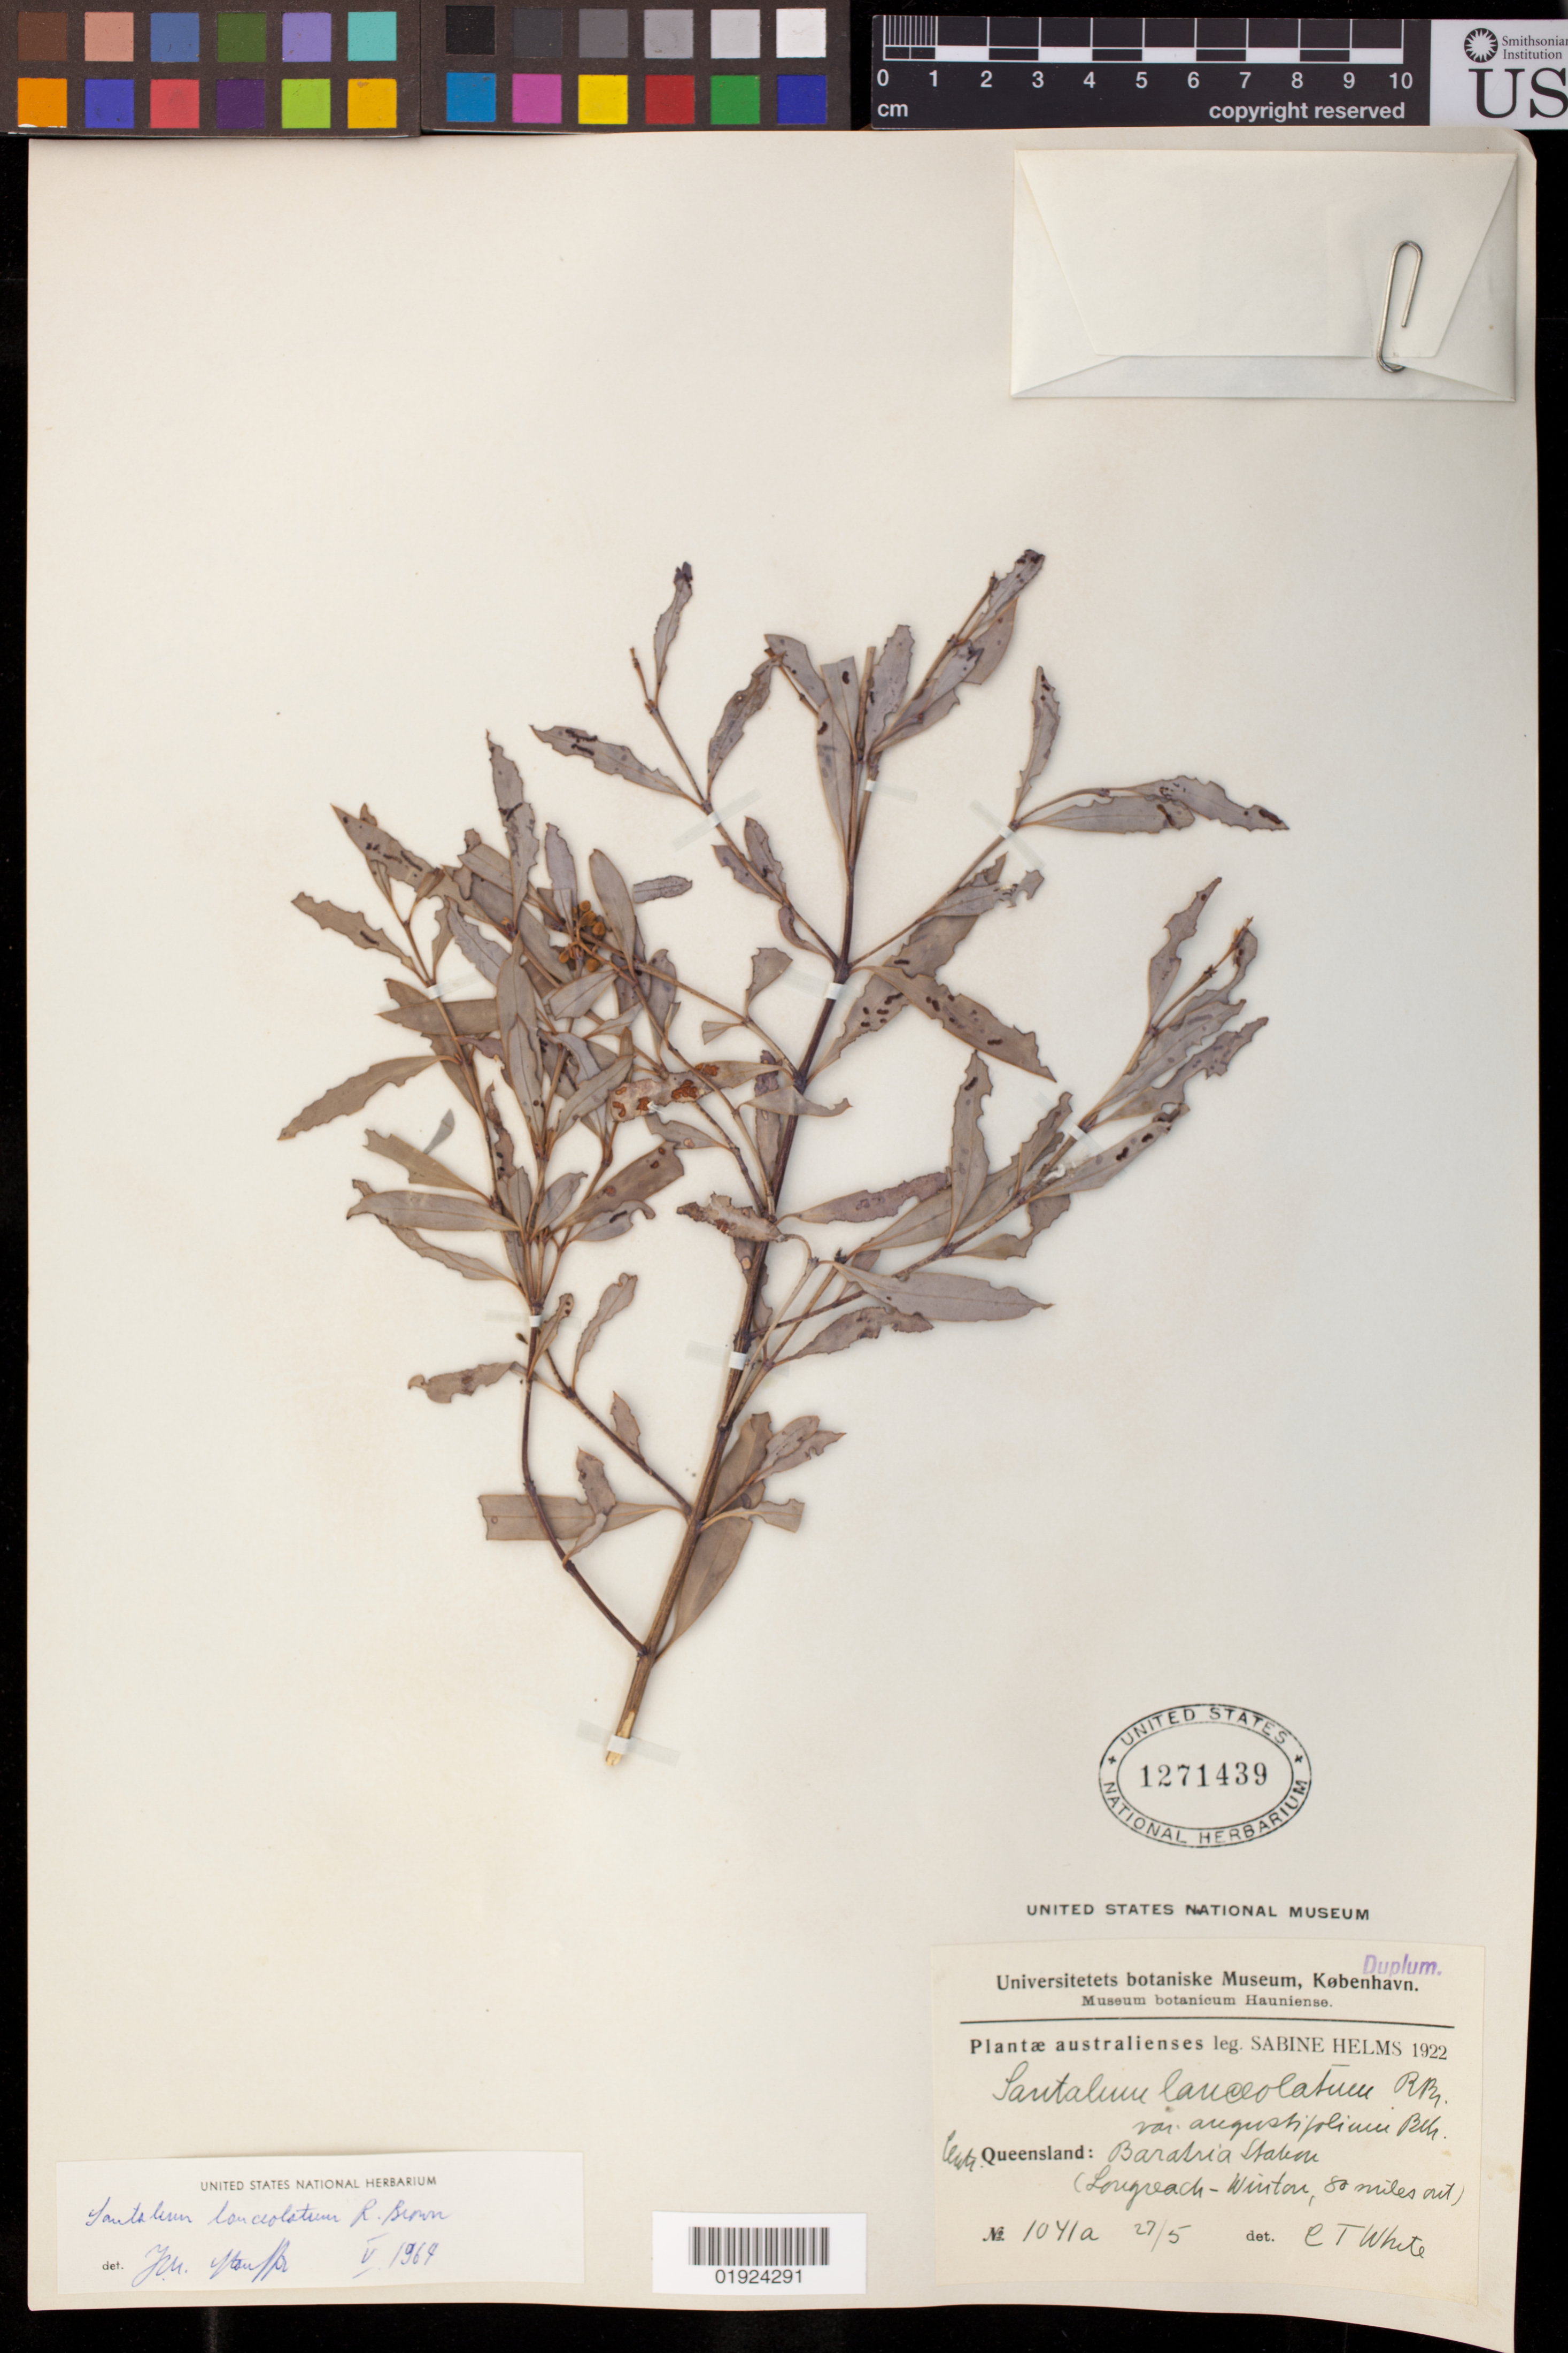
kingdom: Plantae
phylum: Tracheophyta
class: Magnoliopsida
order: Santalales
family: Santalaceae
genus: Santalum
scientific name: Santalum lanceolatum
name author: Schltdl.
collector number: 1041a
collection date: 1922-05-27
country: Australia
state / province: Queensland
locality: Baratria Station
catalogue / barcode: US 1271439